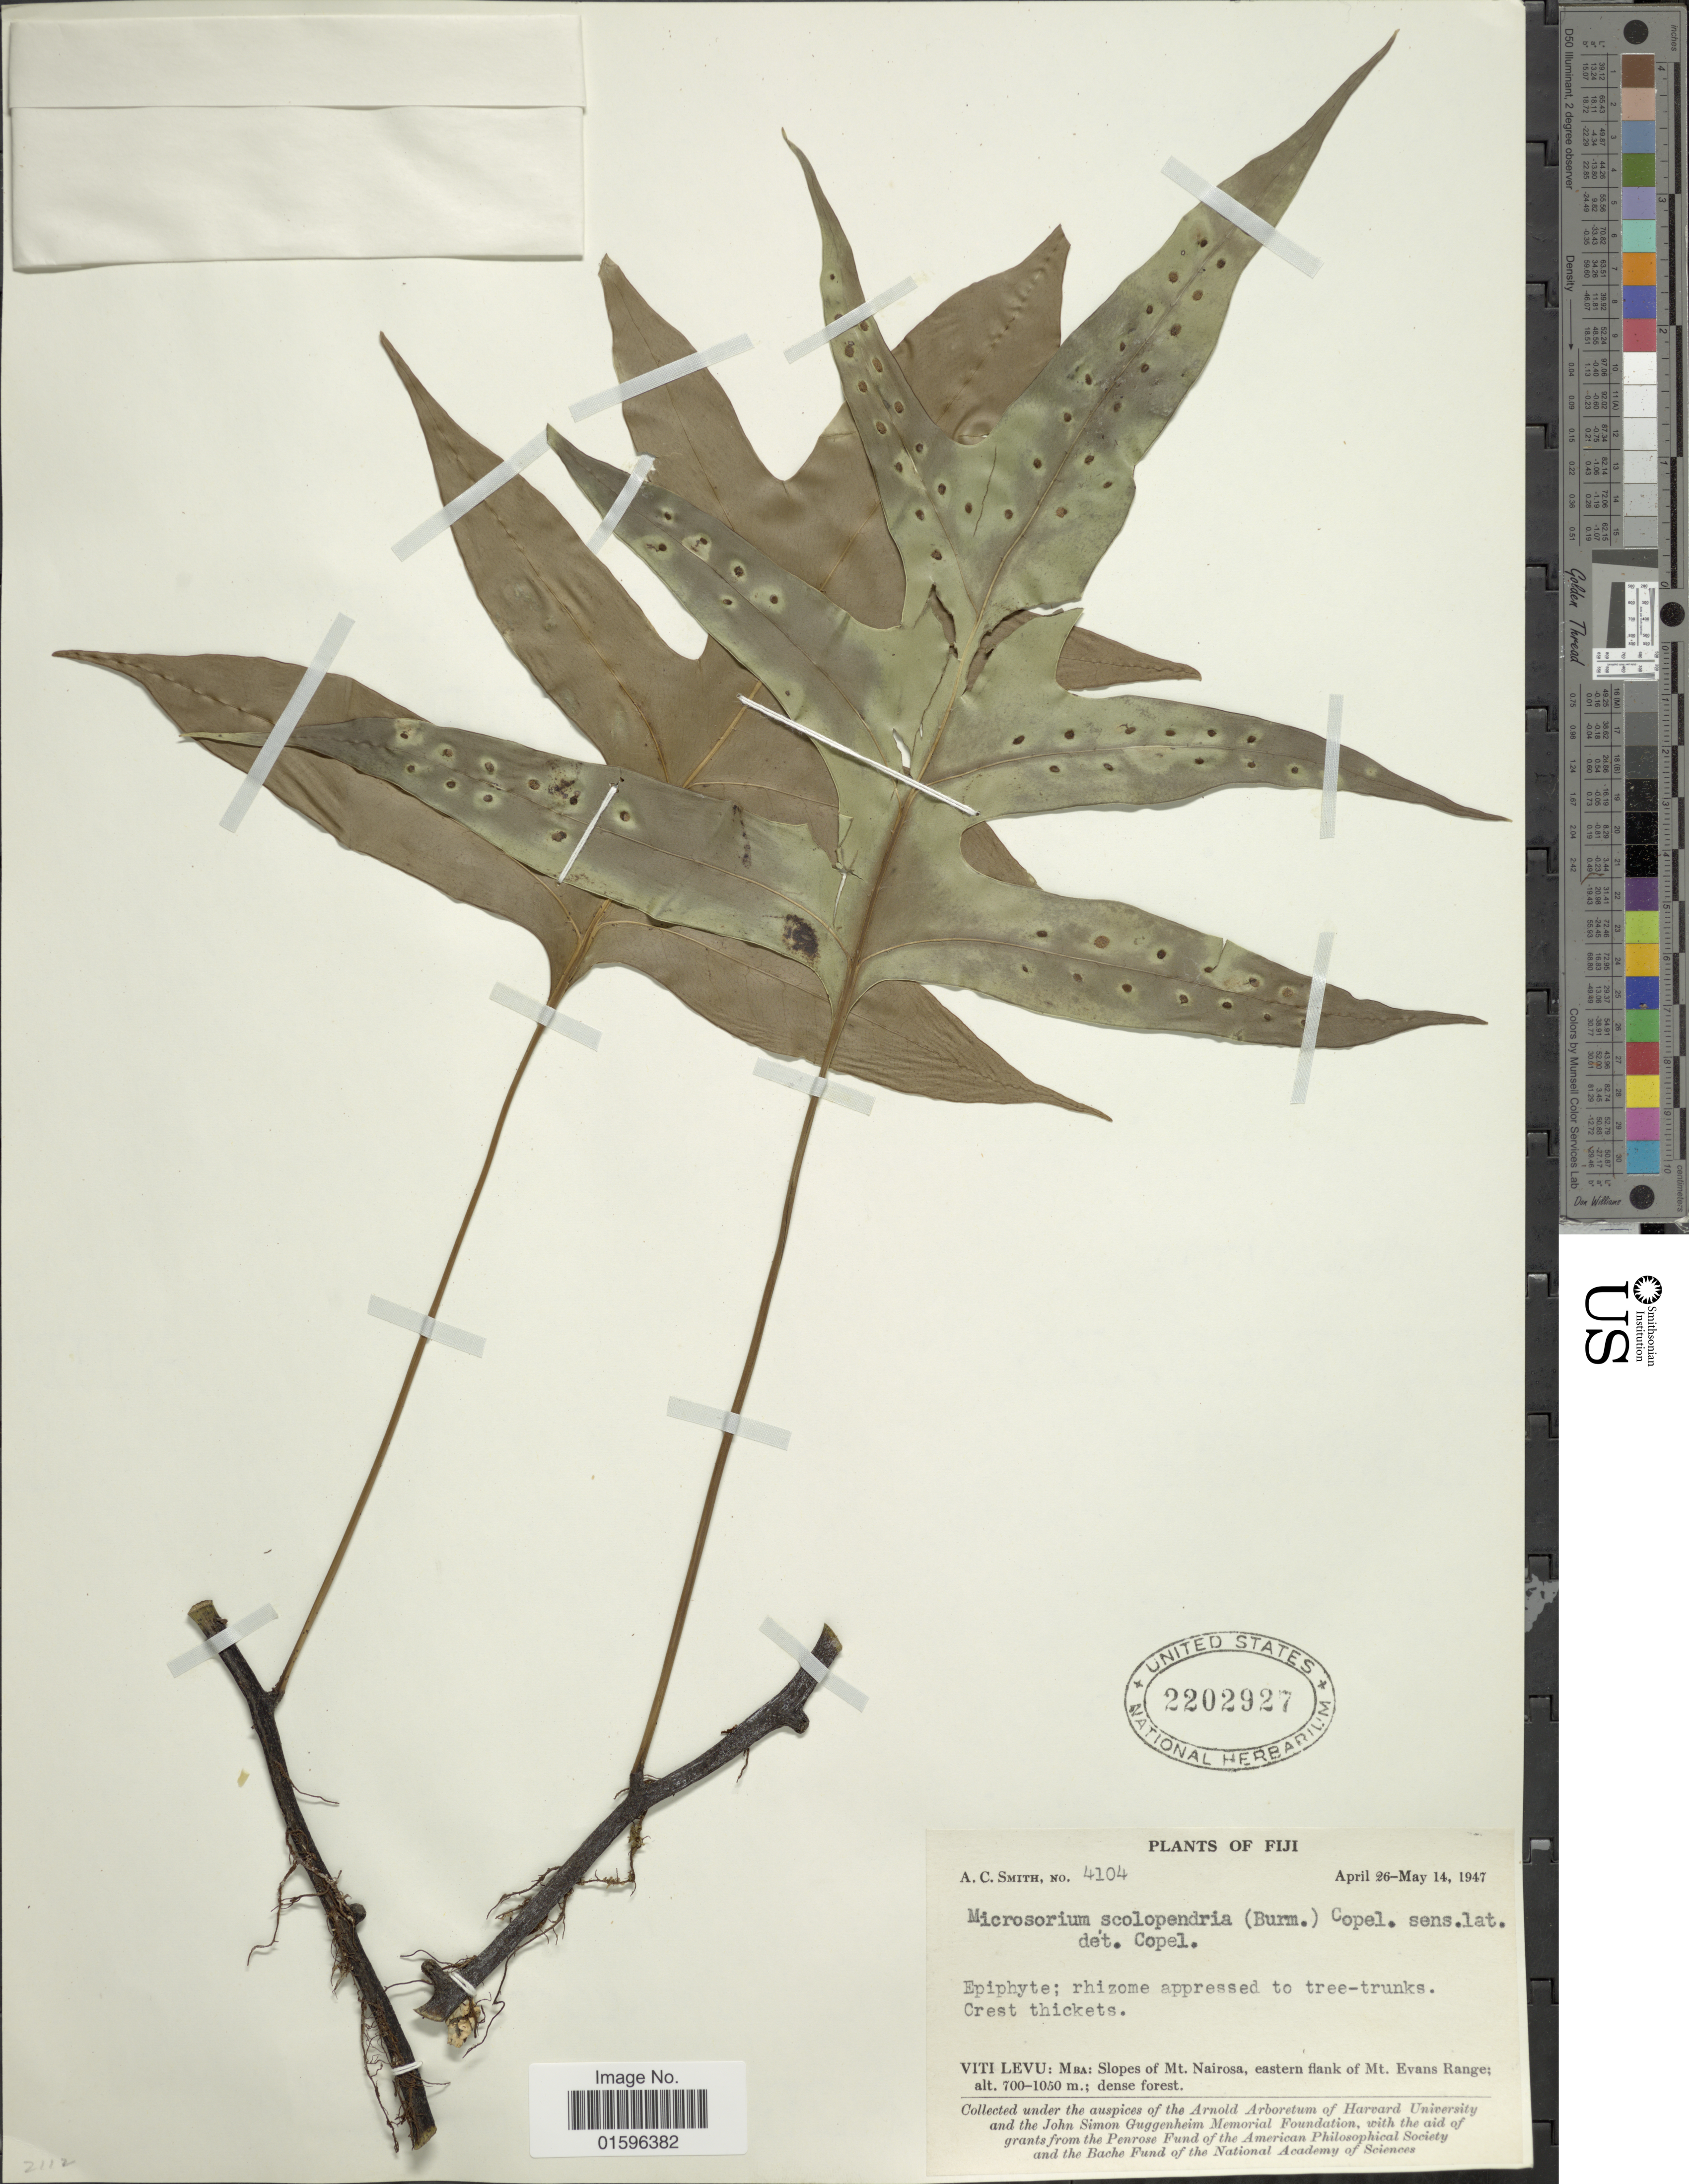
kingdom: Plantae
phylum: Tracheophyta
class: Polypodiopsida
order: Polypodiales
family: Polypodiaceae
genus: Polypodium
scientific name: Polypodium scolopendria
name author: Burm. f.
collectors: A. C. Smith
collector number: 4104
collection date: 1947-04-26/1947-05-14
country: Fiji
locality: Fiji, Viti Levu: Mba: Slopes of Mt. Nairosa, eastern flank of Mt. Evans Range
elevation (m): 700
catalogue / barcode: US 2202927